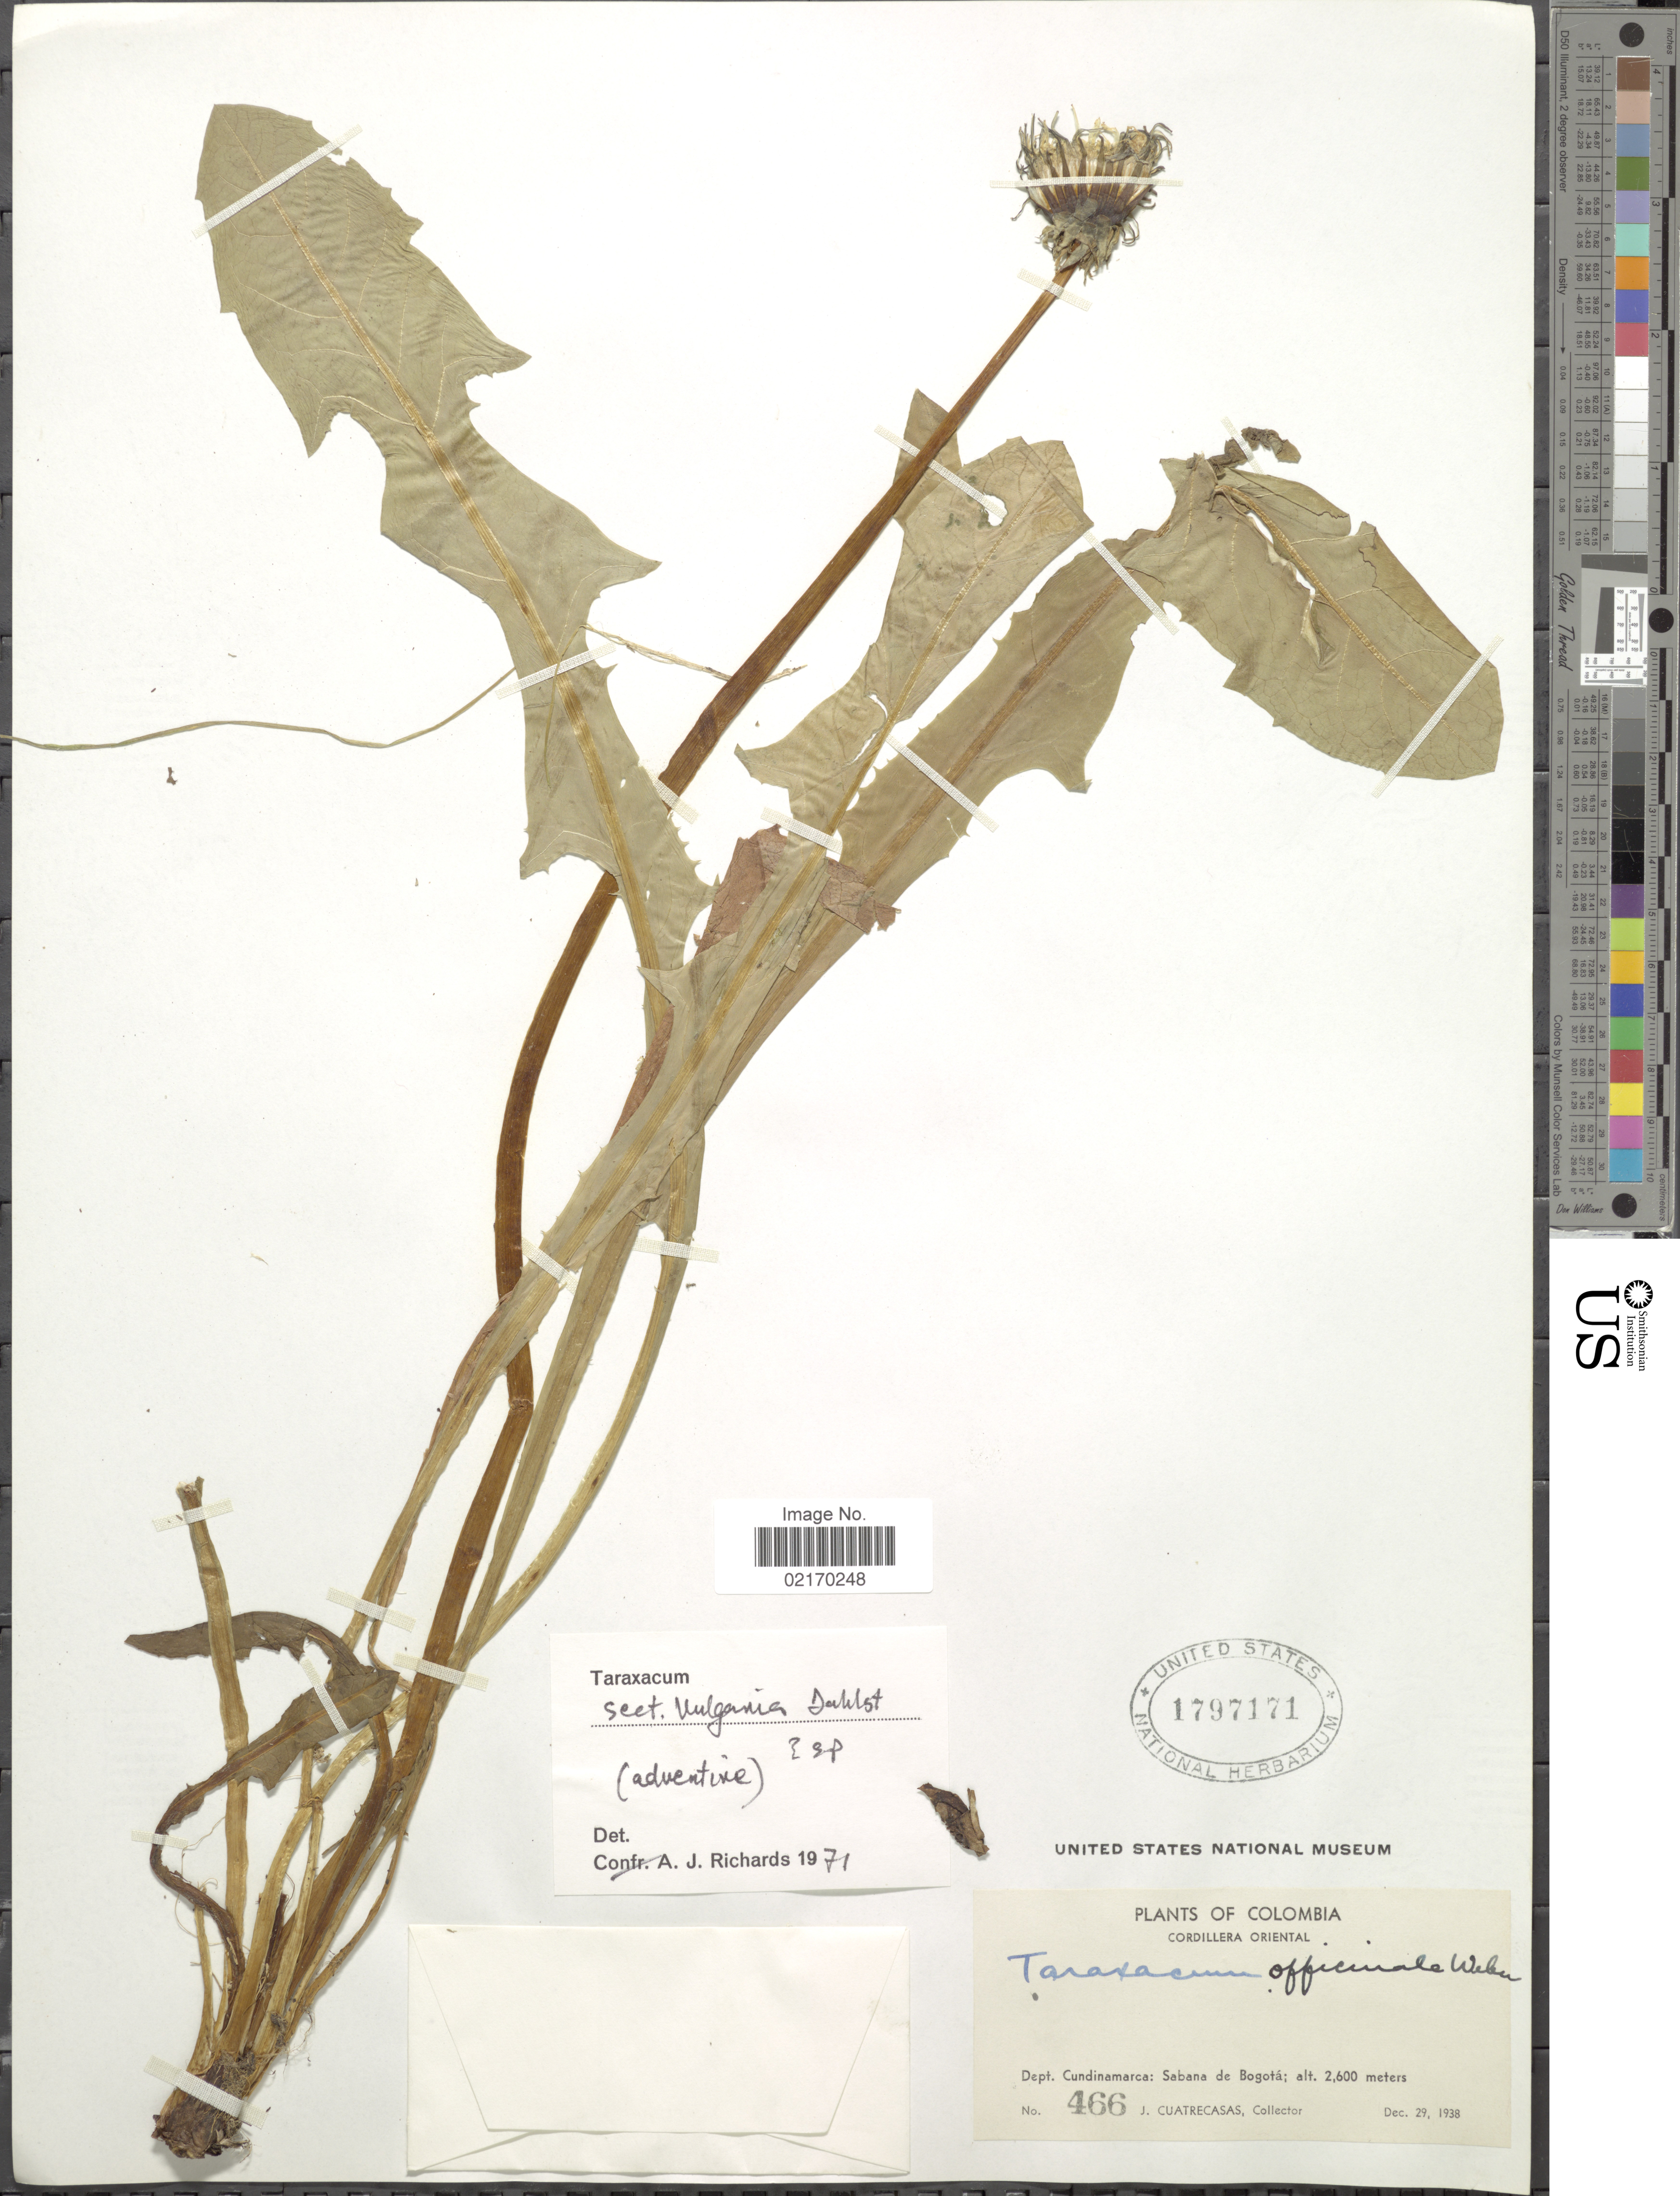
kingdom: Plantae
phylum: Tracheophyta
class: Magnoliopsida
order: Asterales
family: Asteraceae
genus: Taraxacum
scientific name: Taraxacum sp.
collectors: J. Cuatrecasas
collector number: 466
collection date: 1938-12-29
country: Colombia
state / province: Cundinamarca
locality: Cordillera Oriental. Sabana de Bogota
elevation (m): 2600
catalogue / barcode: US 1797171